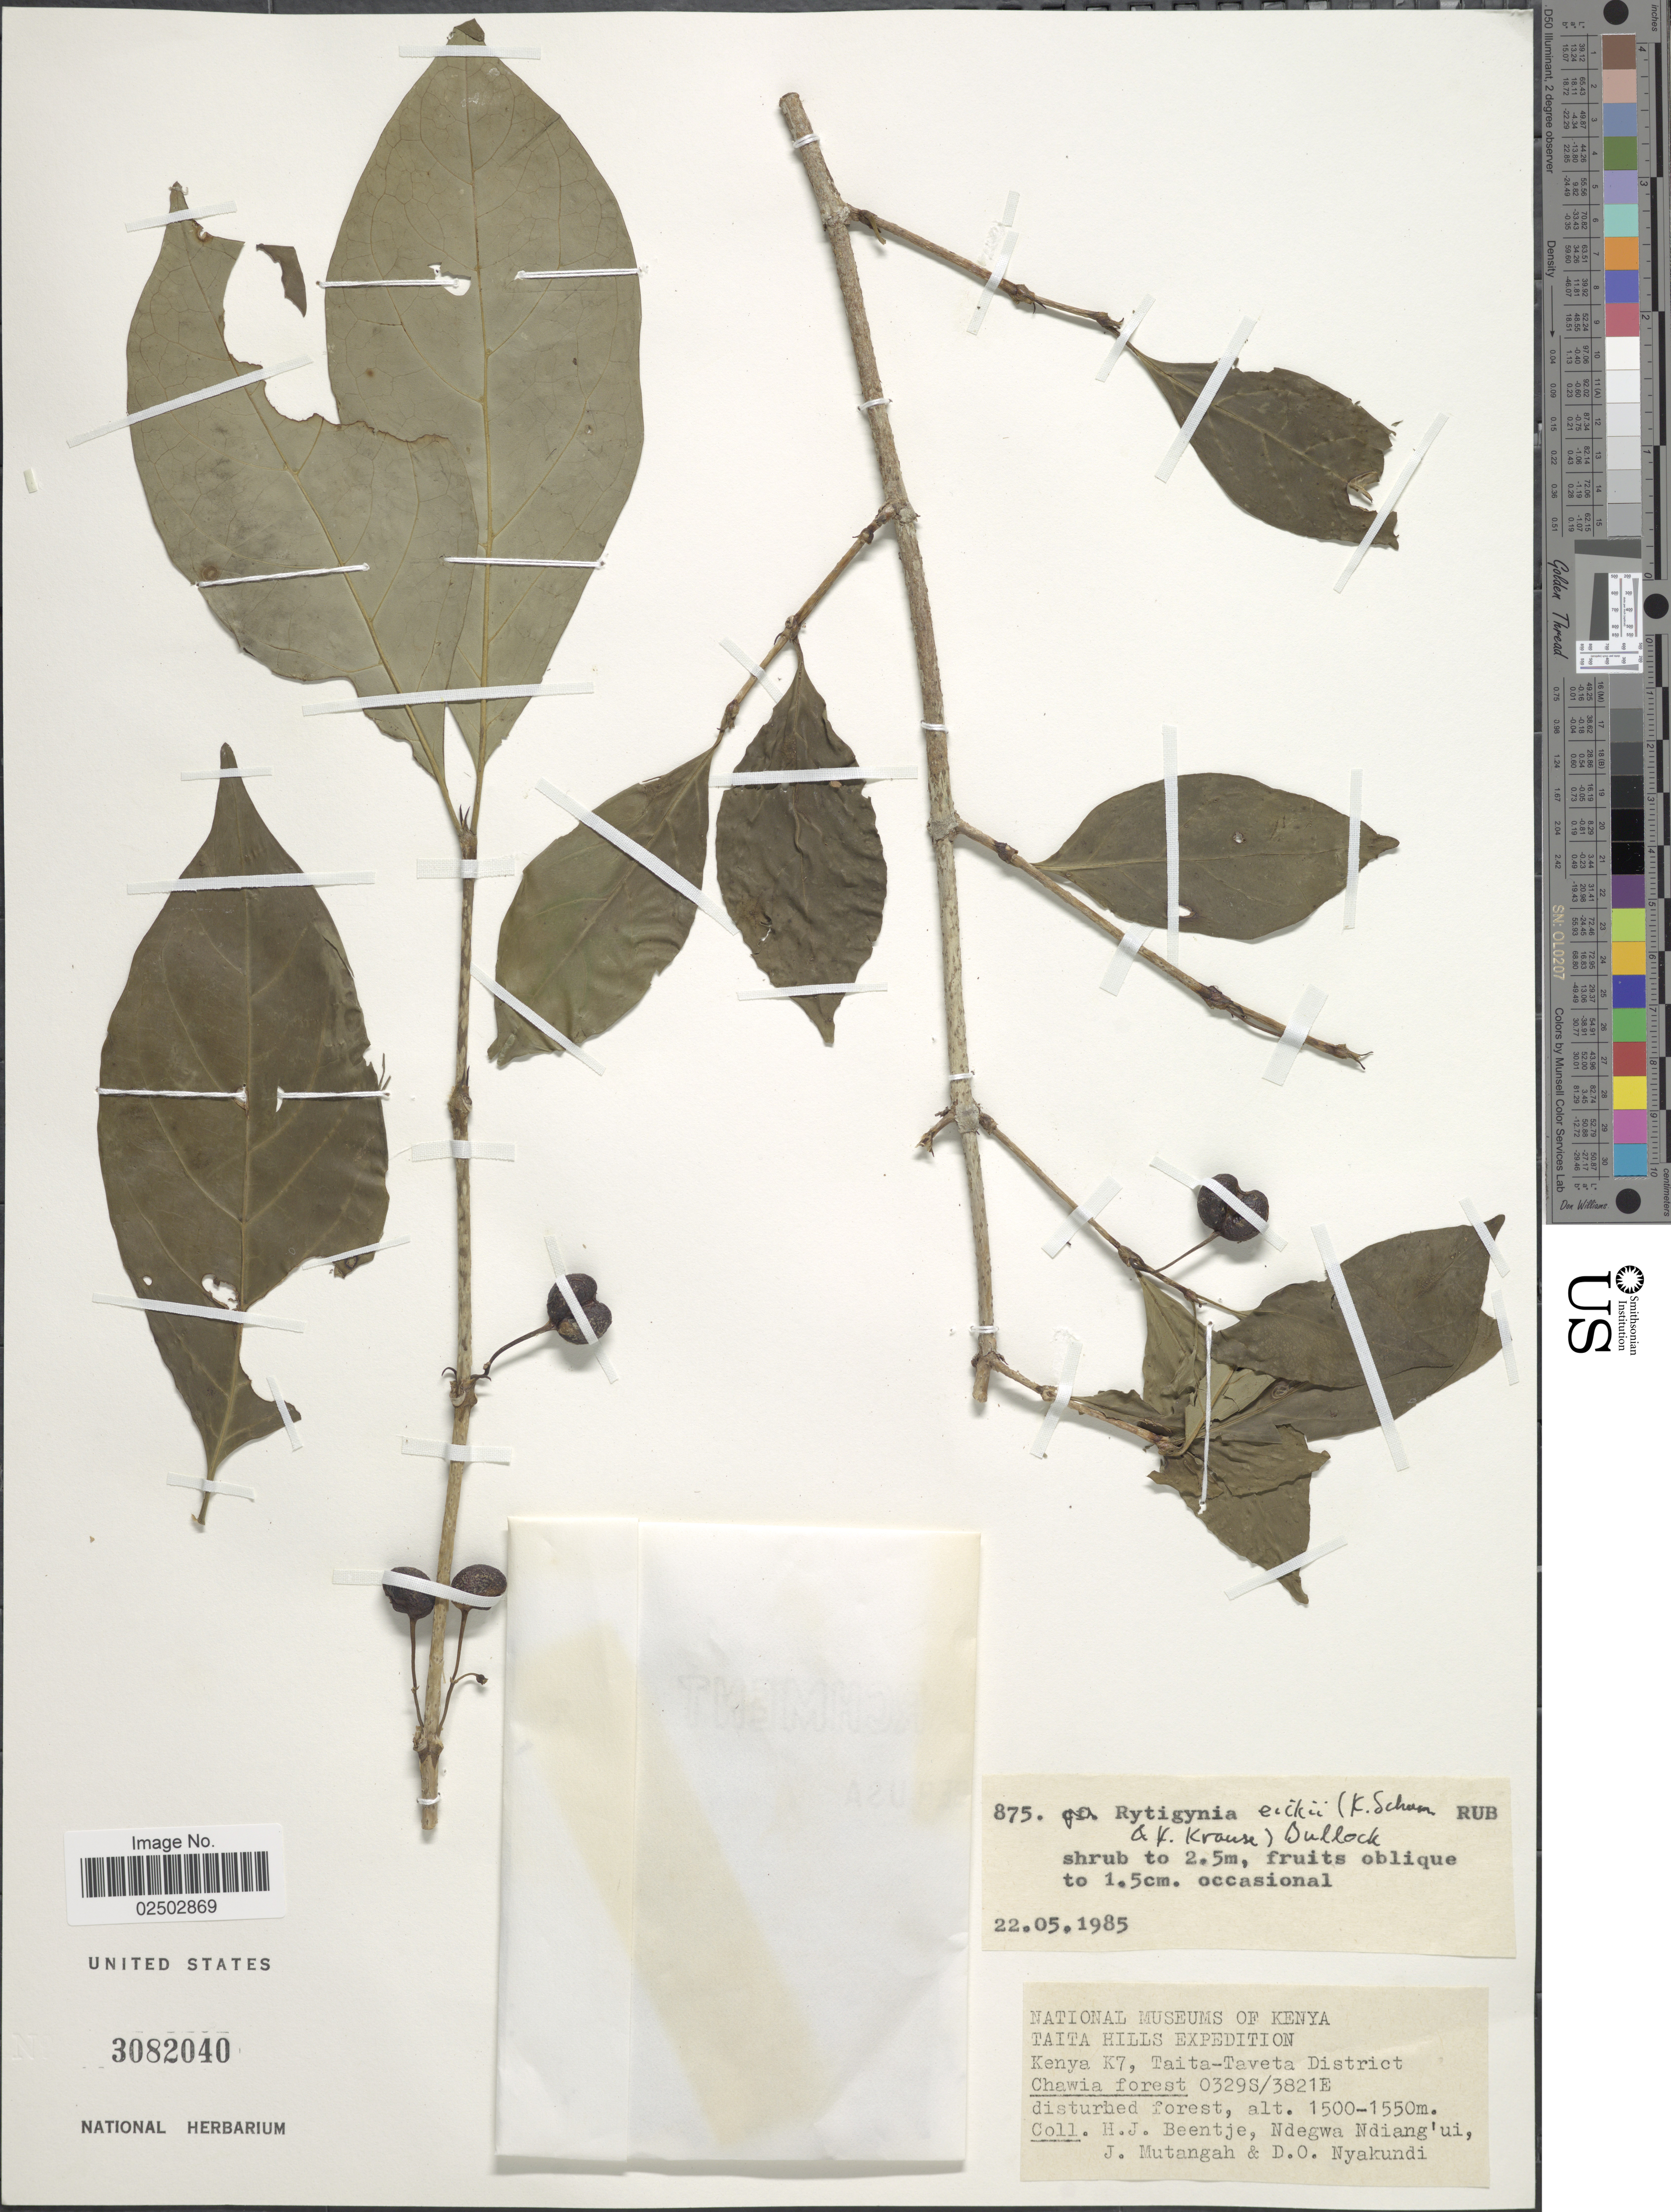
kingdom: Plantae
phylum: Tracheophyta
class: Magnoliopsida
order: Gentianales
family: Rubiaceae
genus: Rytigynia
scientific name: Rytigynia eickii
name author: (K. Schum. & K. Krause) Bullock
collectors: H. J. Beentje, Ndegwa Ndiang'ui, J. Mutangah & D. Nyakundi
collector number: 875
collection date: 1985-05-22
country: Kenya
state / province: Taita Taveta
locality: Taita Hills, Kenya, K7, Taita-Taveta District, Chawia forest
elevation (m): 1500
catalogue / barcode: US 3082040